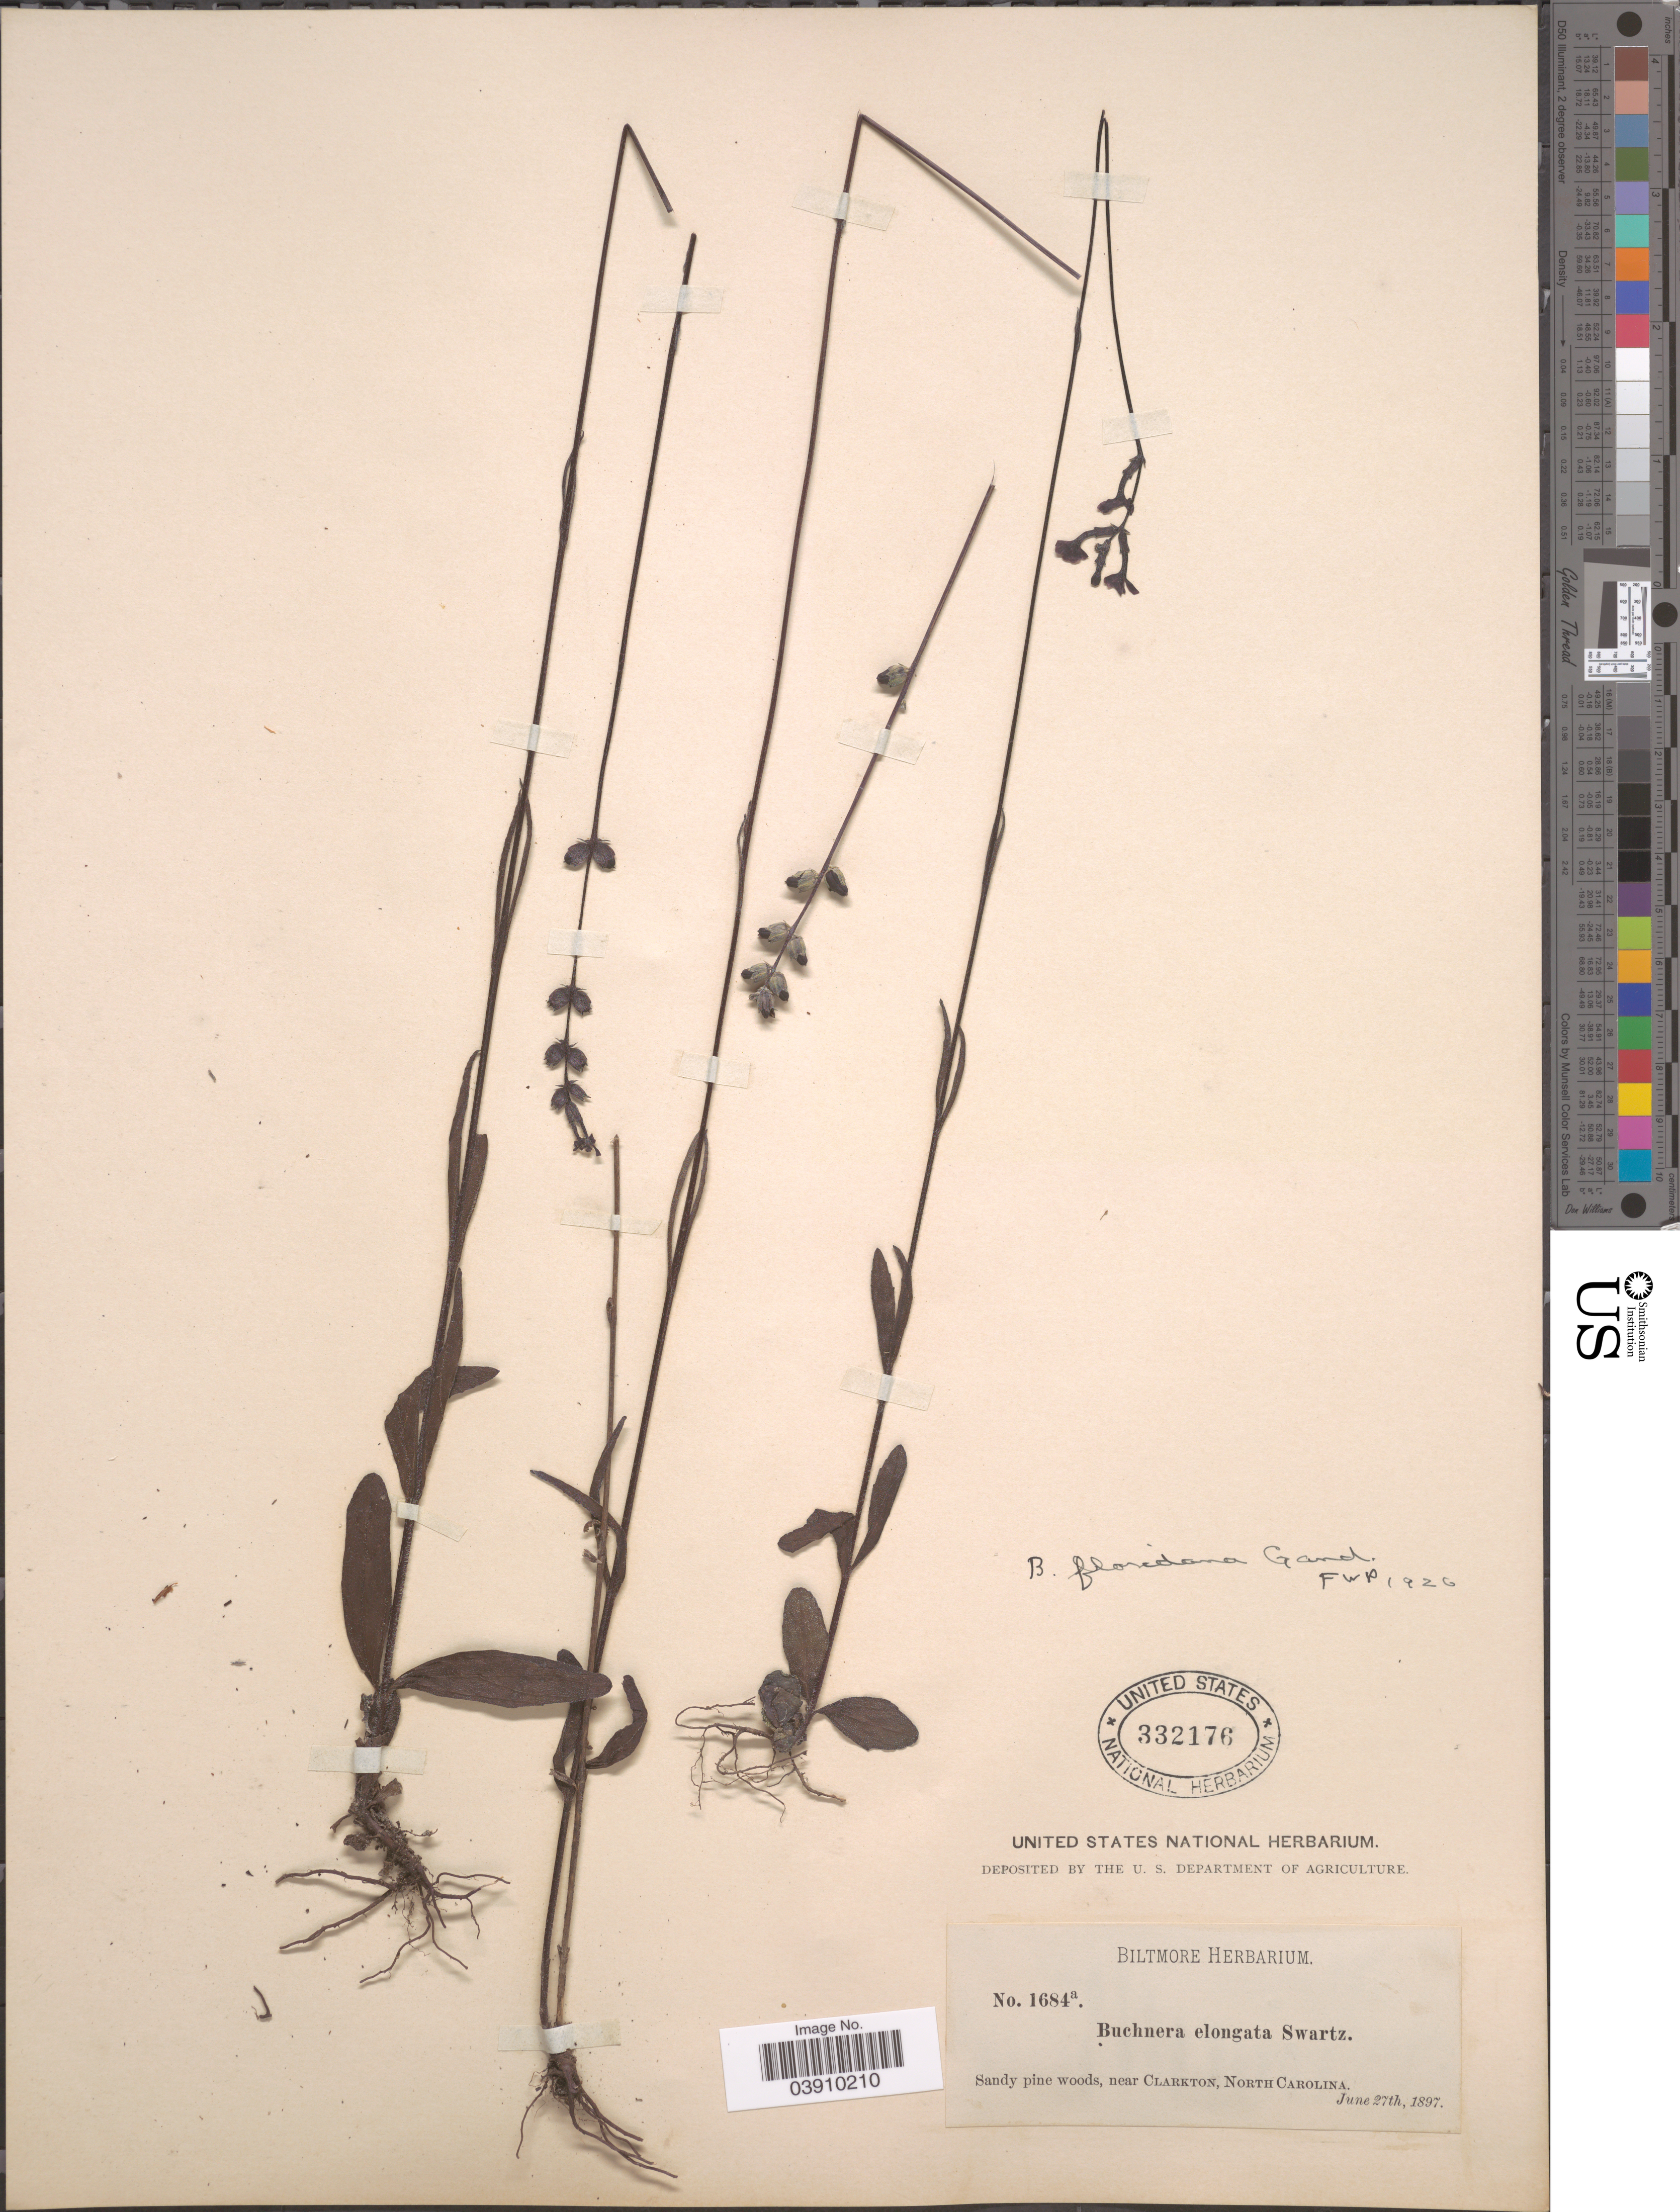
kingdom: Plantae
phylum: Tracheophyta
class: Magnoliopsida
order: Lamiales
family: Orobanchaceae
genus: Buchnera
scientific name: Buchnera floridana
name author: Gand.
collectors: ex herb. Biltmore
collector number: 1684a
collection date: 1897-06-27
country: United States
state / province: North Carolina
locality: Near Clarkton.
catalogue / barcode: US 332176